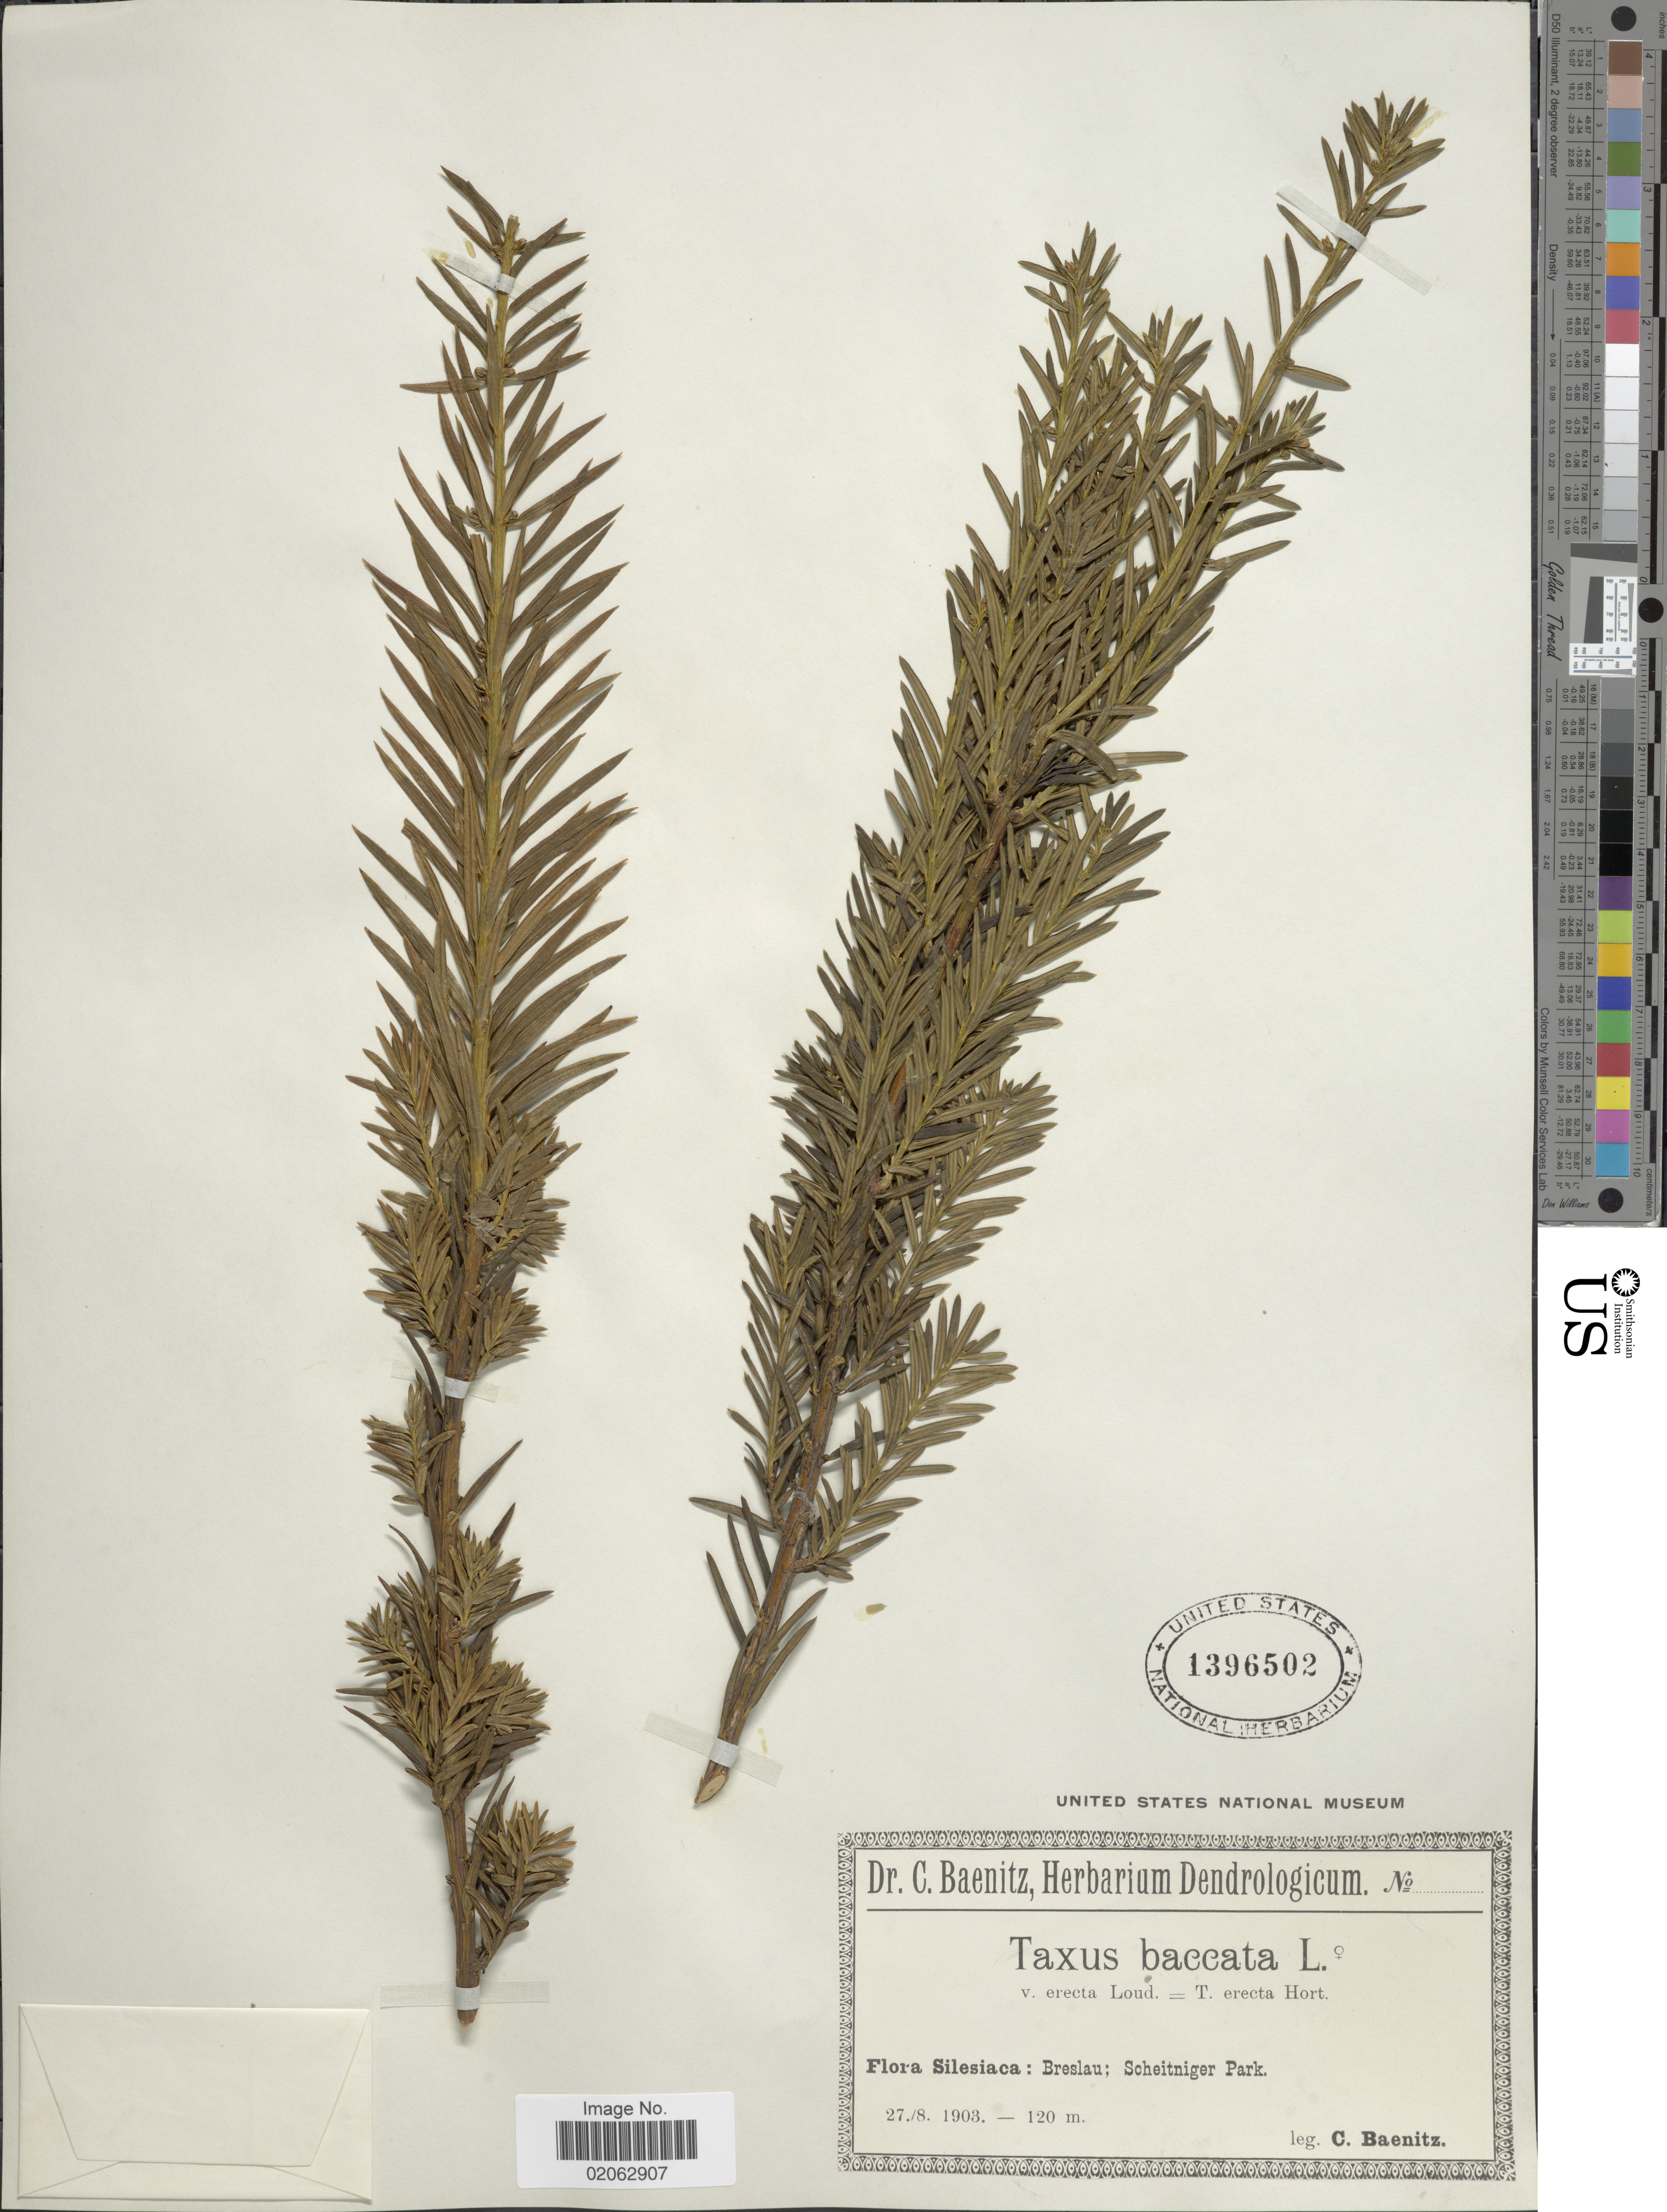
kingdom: Plantae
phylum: Tracheophyta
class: Pinopsida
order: Pinales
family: Taxaceae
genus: Taxus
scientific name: Taxus baccata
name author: L.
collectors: C. G. Baenitz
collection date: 1903-08-27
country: Poland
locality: Silesiaca: Breslau; Scheitniger Park.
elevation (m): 120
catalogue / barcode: US 139502